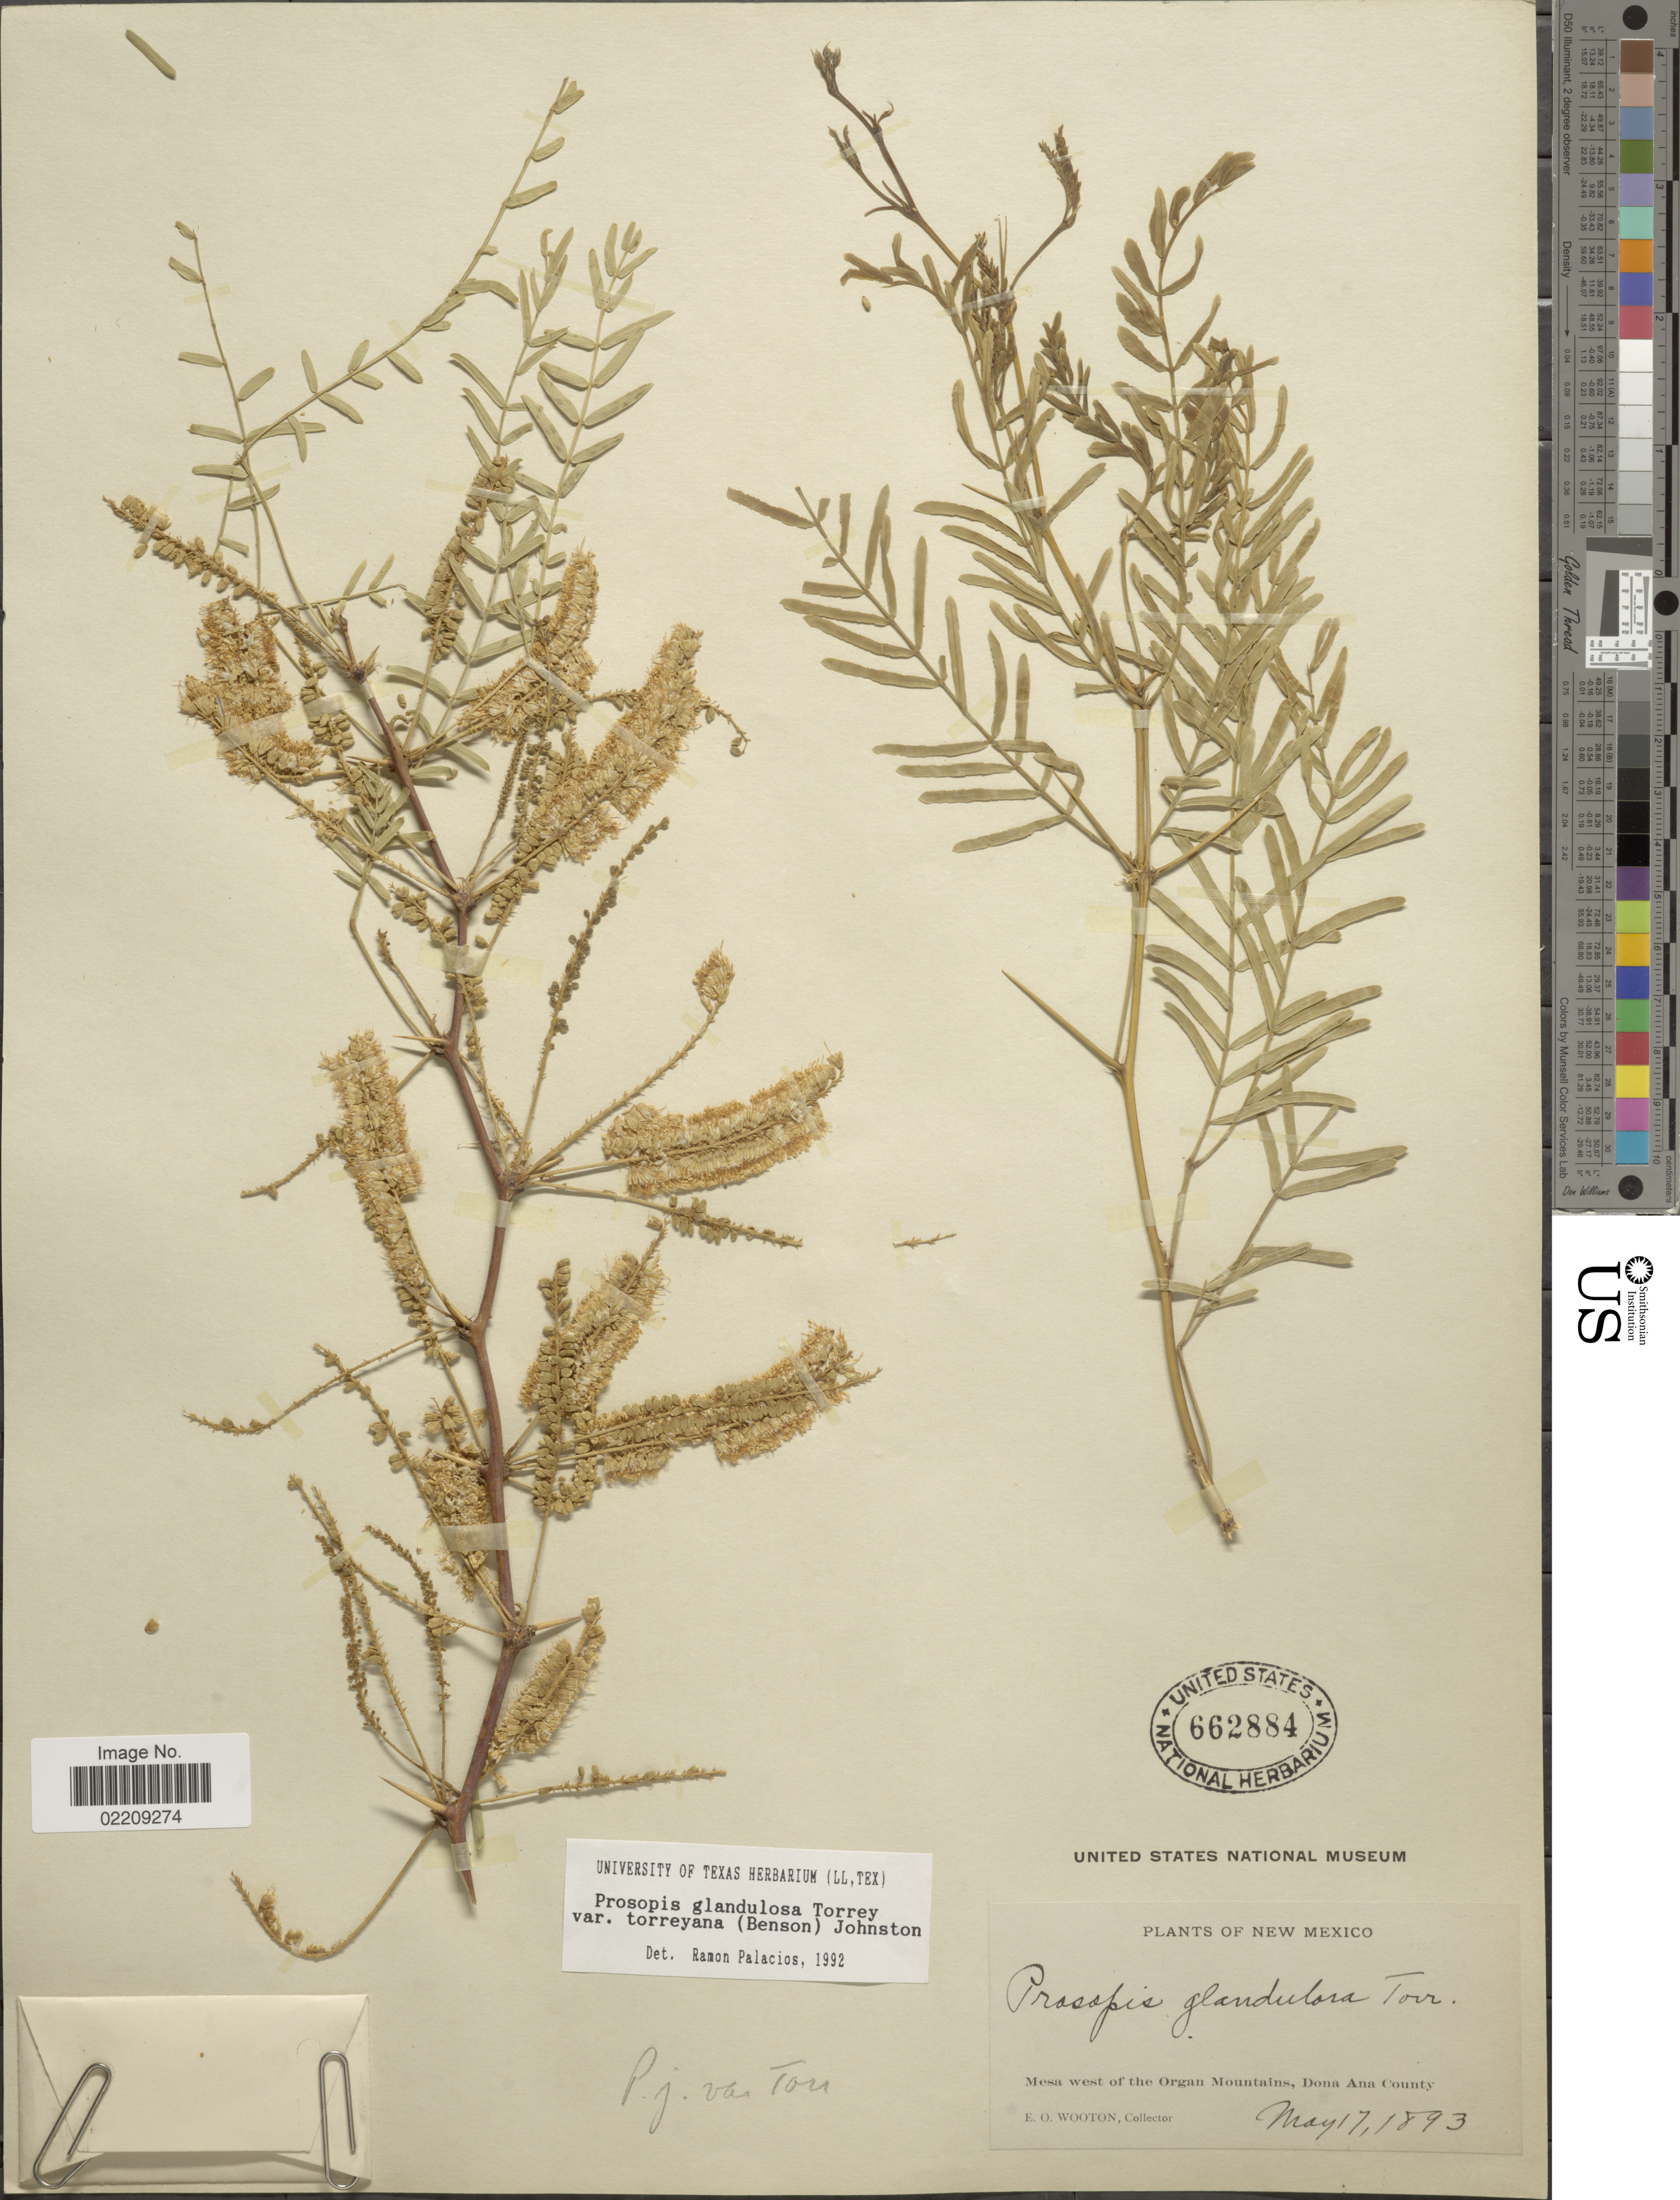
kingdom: Plantae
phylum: Tracheophyta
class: Magnoliopsida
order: Fabales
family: Fabaceae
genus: Neltuma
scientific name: Neltuma odorata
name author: (Torr. & Frém.) C. E. Hughes & G.P. Lewis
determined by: Strong, Mark T., (BOT), Smithsonian Institution - National Museum of Natural History (UNITED STATES)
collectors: E. O. Wooton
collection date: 1893-05-17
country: United States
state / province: New Mexico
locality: Mesa west of the Organ Mountains, Dona Ana County.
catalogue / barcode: US 662884